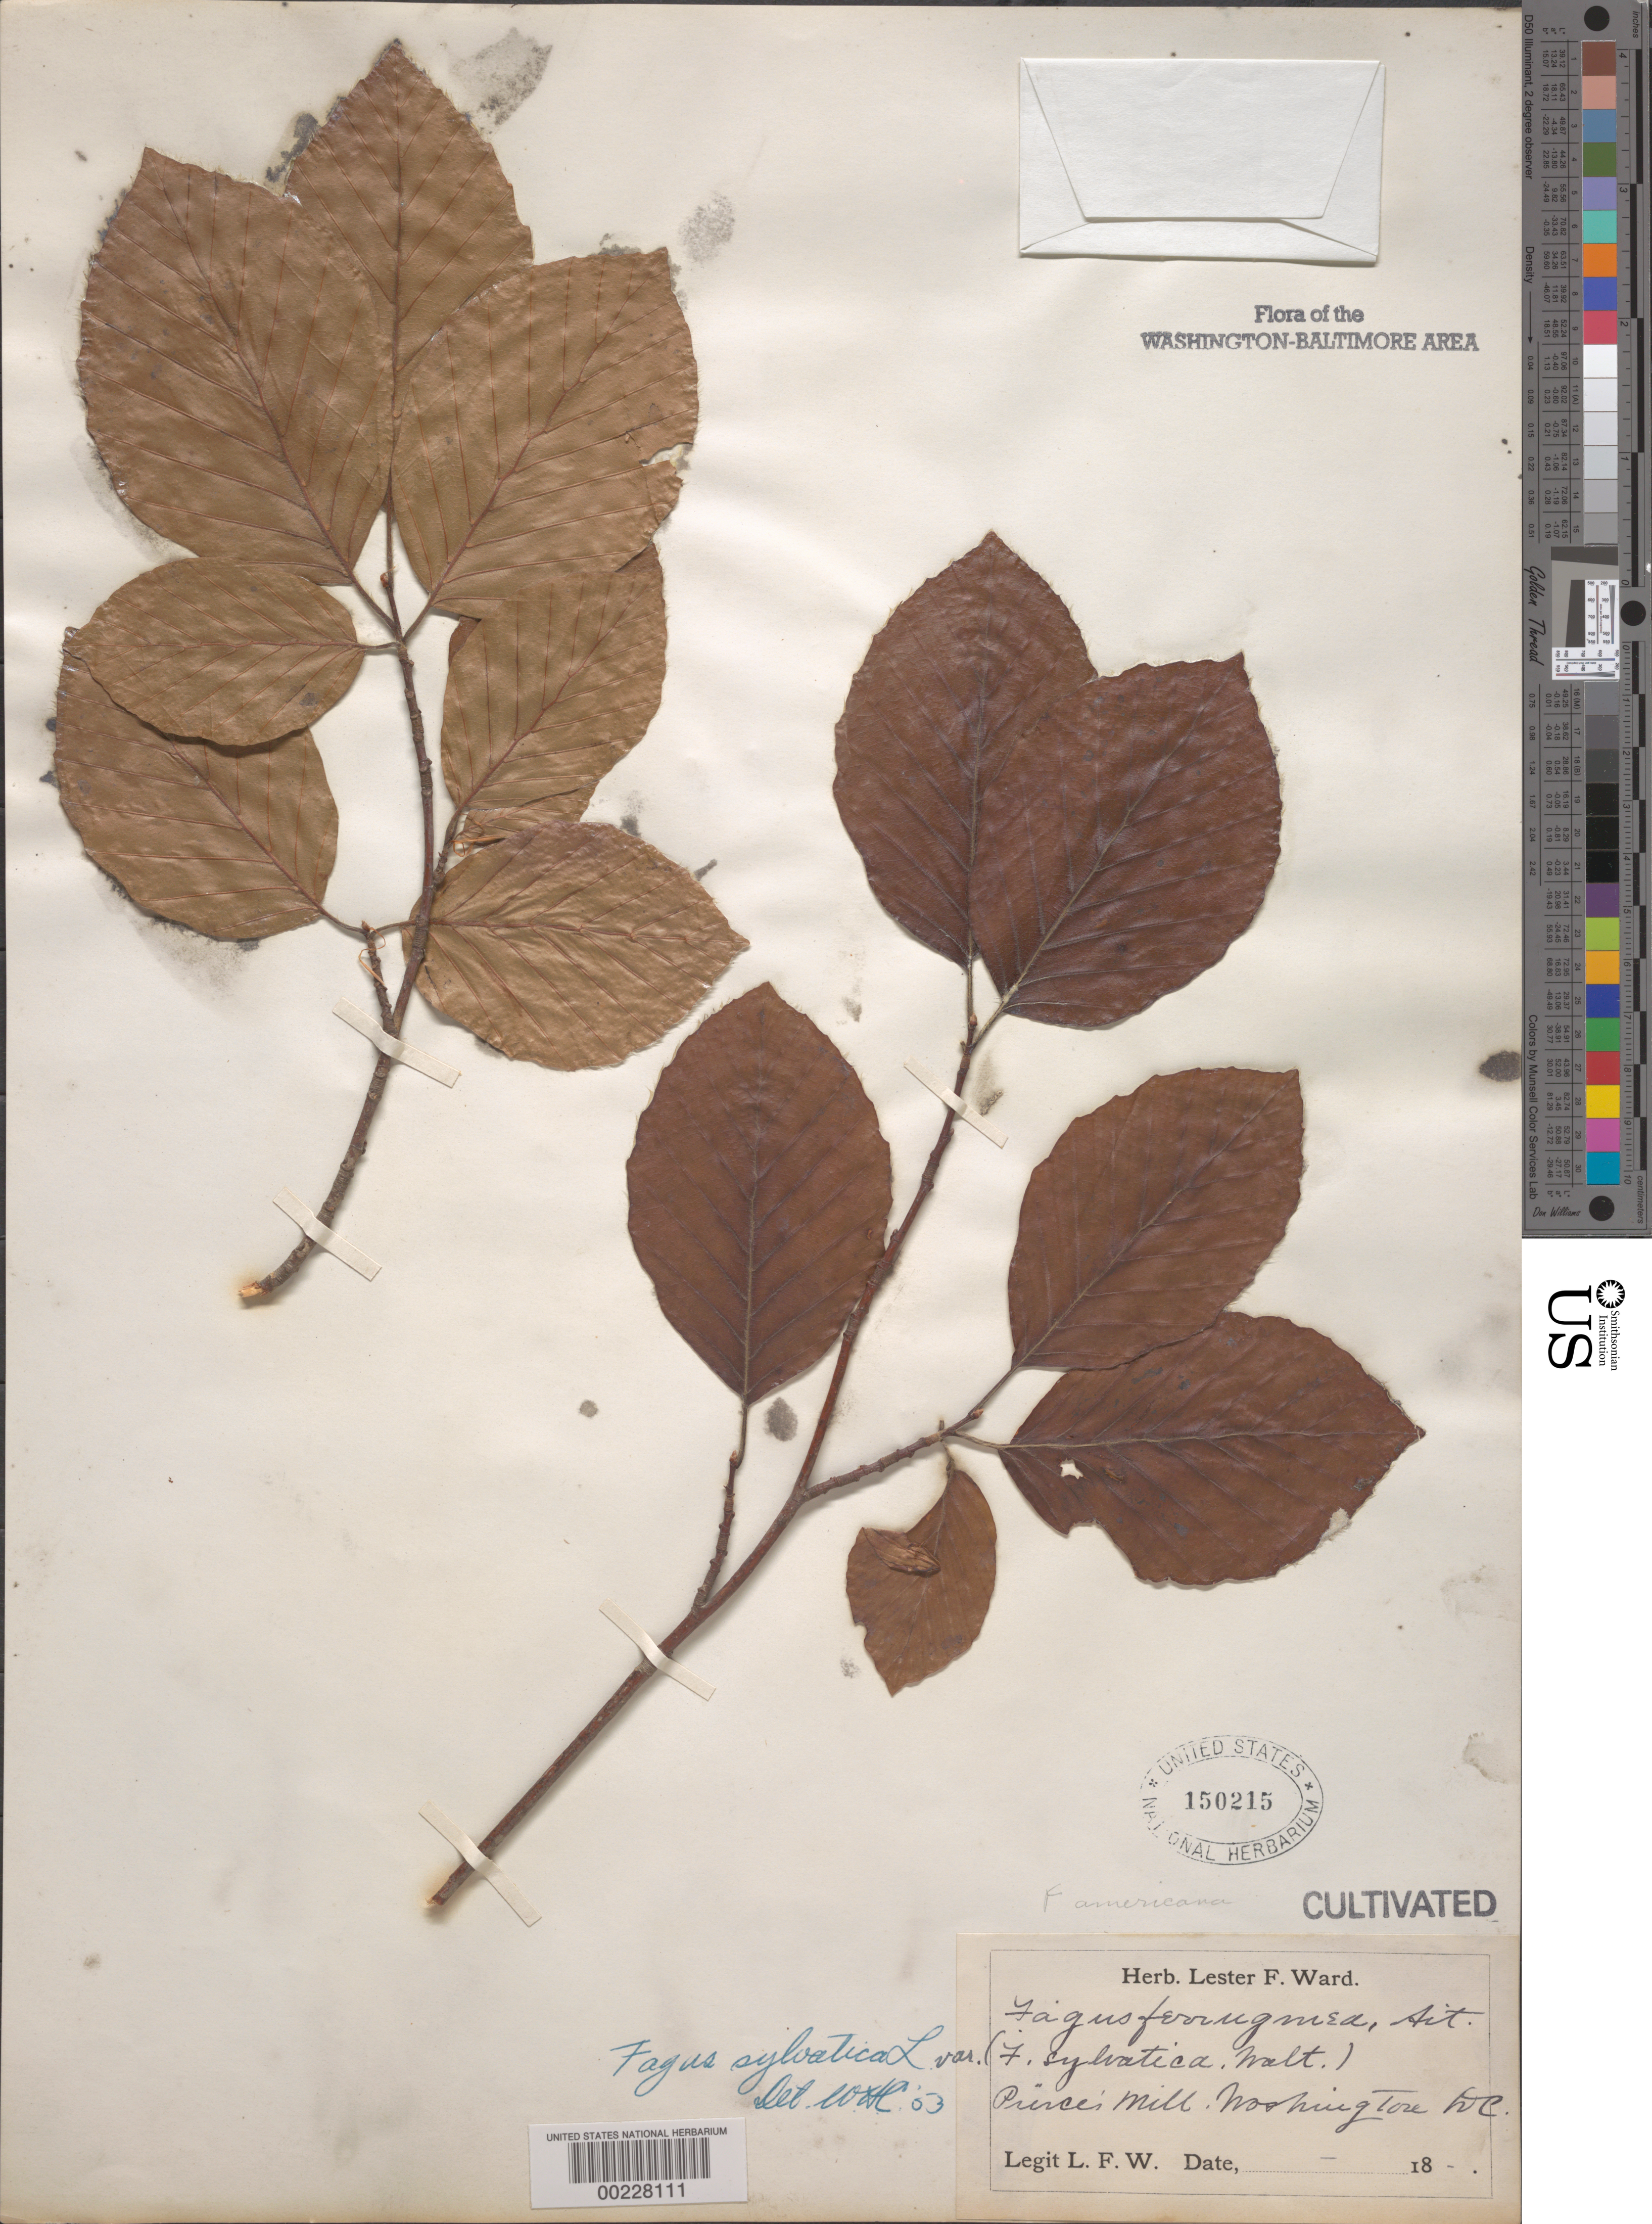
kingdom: Plantae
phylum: Tracheophyta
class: Magnoliopsida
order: Fagales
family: Fagaceae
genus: Fagus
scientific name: Fagus sylvatica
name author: L.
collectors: L. F. Ward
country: United States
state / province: District of Columbia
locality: Pierce's Mill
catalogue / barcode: US 150215